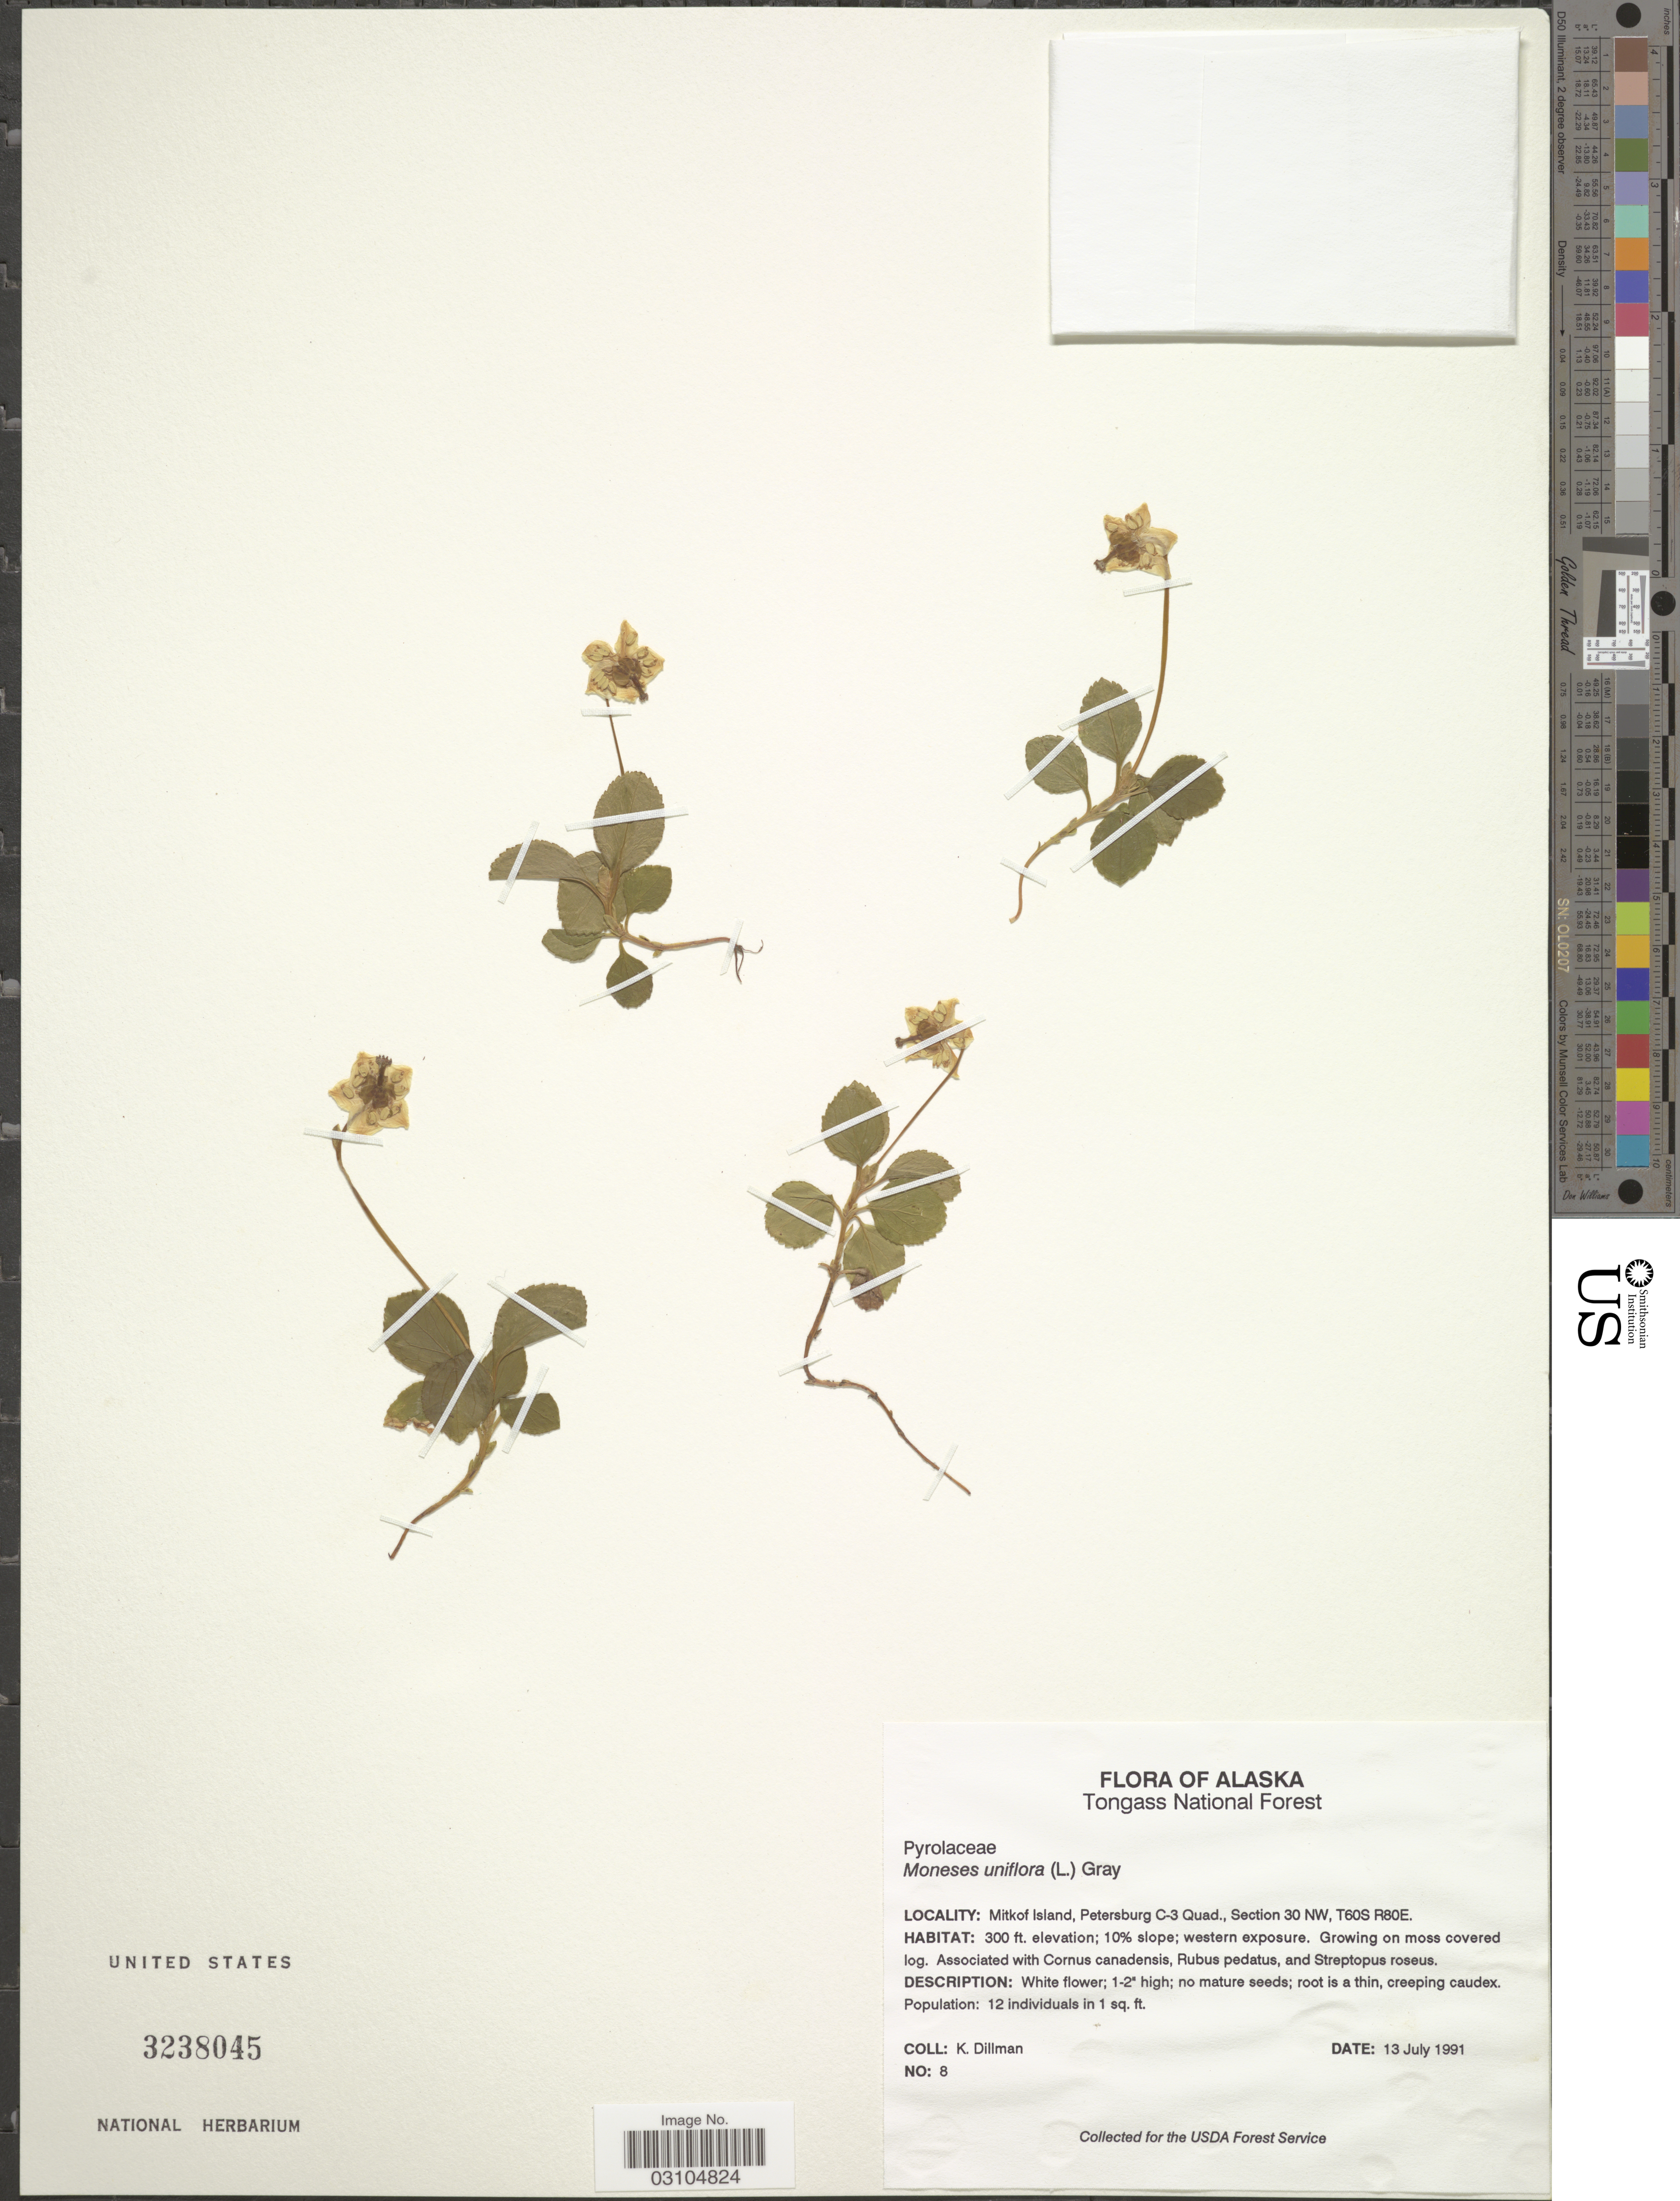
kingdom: Plantae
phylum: Tracheophyta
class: Magnoliopsida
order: Ericales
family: Ericaceae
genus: Moneses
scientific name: Moneses uniflora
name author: (L.) A. Gray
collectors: K. Dillman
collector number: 8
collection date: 1991-07-13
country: United States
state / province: Alaska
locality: Mitkof Island, Petersburg C-3 Quad., Section 30 NW, T60S R80E.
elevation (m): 91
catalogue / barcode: US 3238045